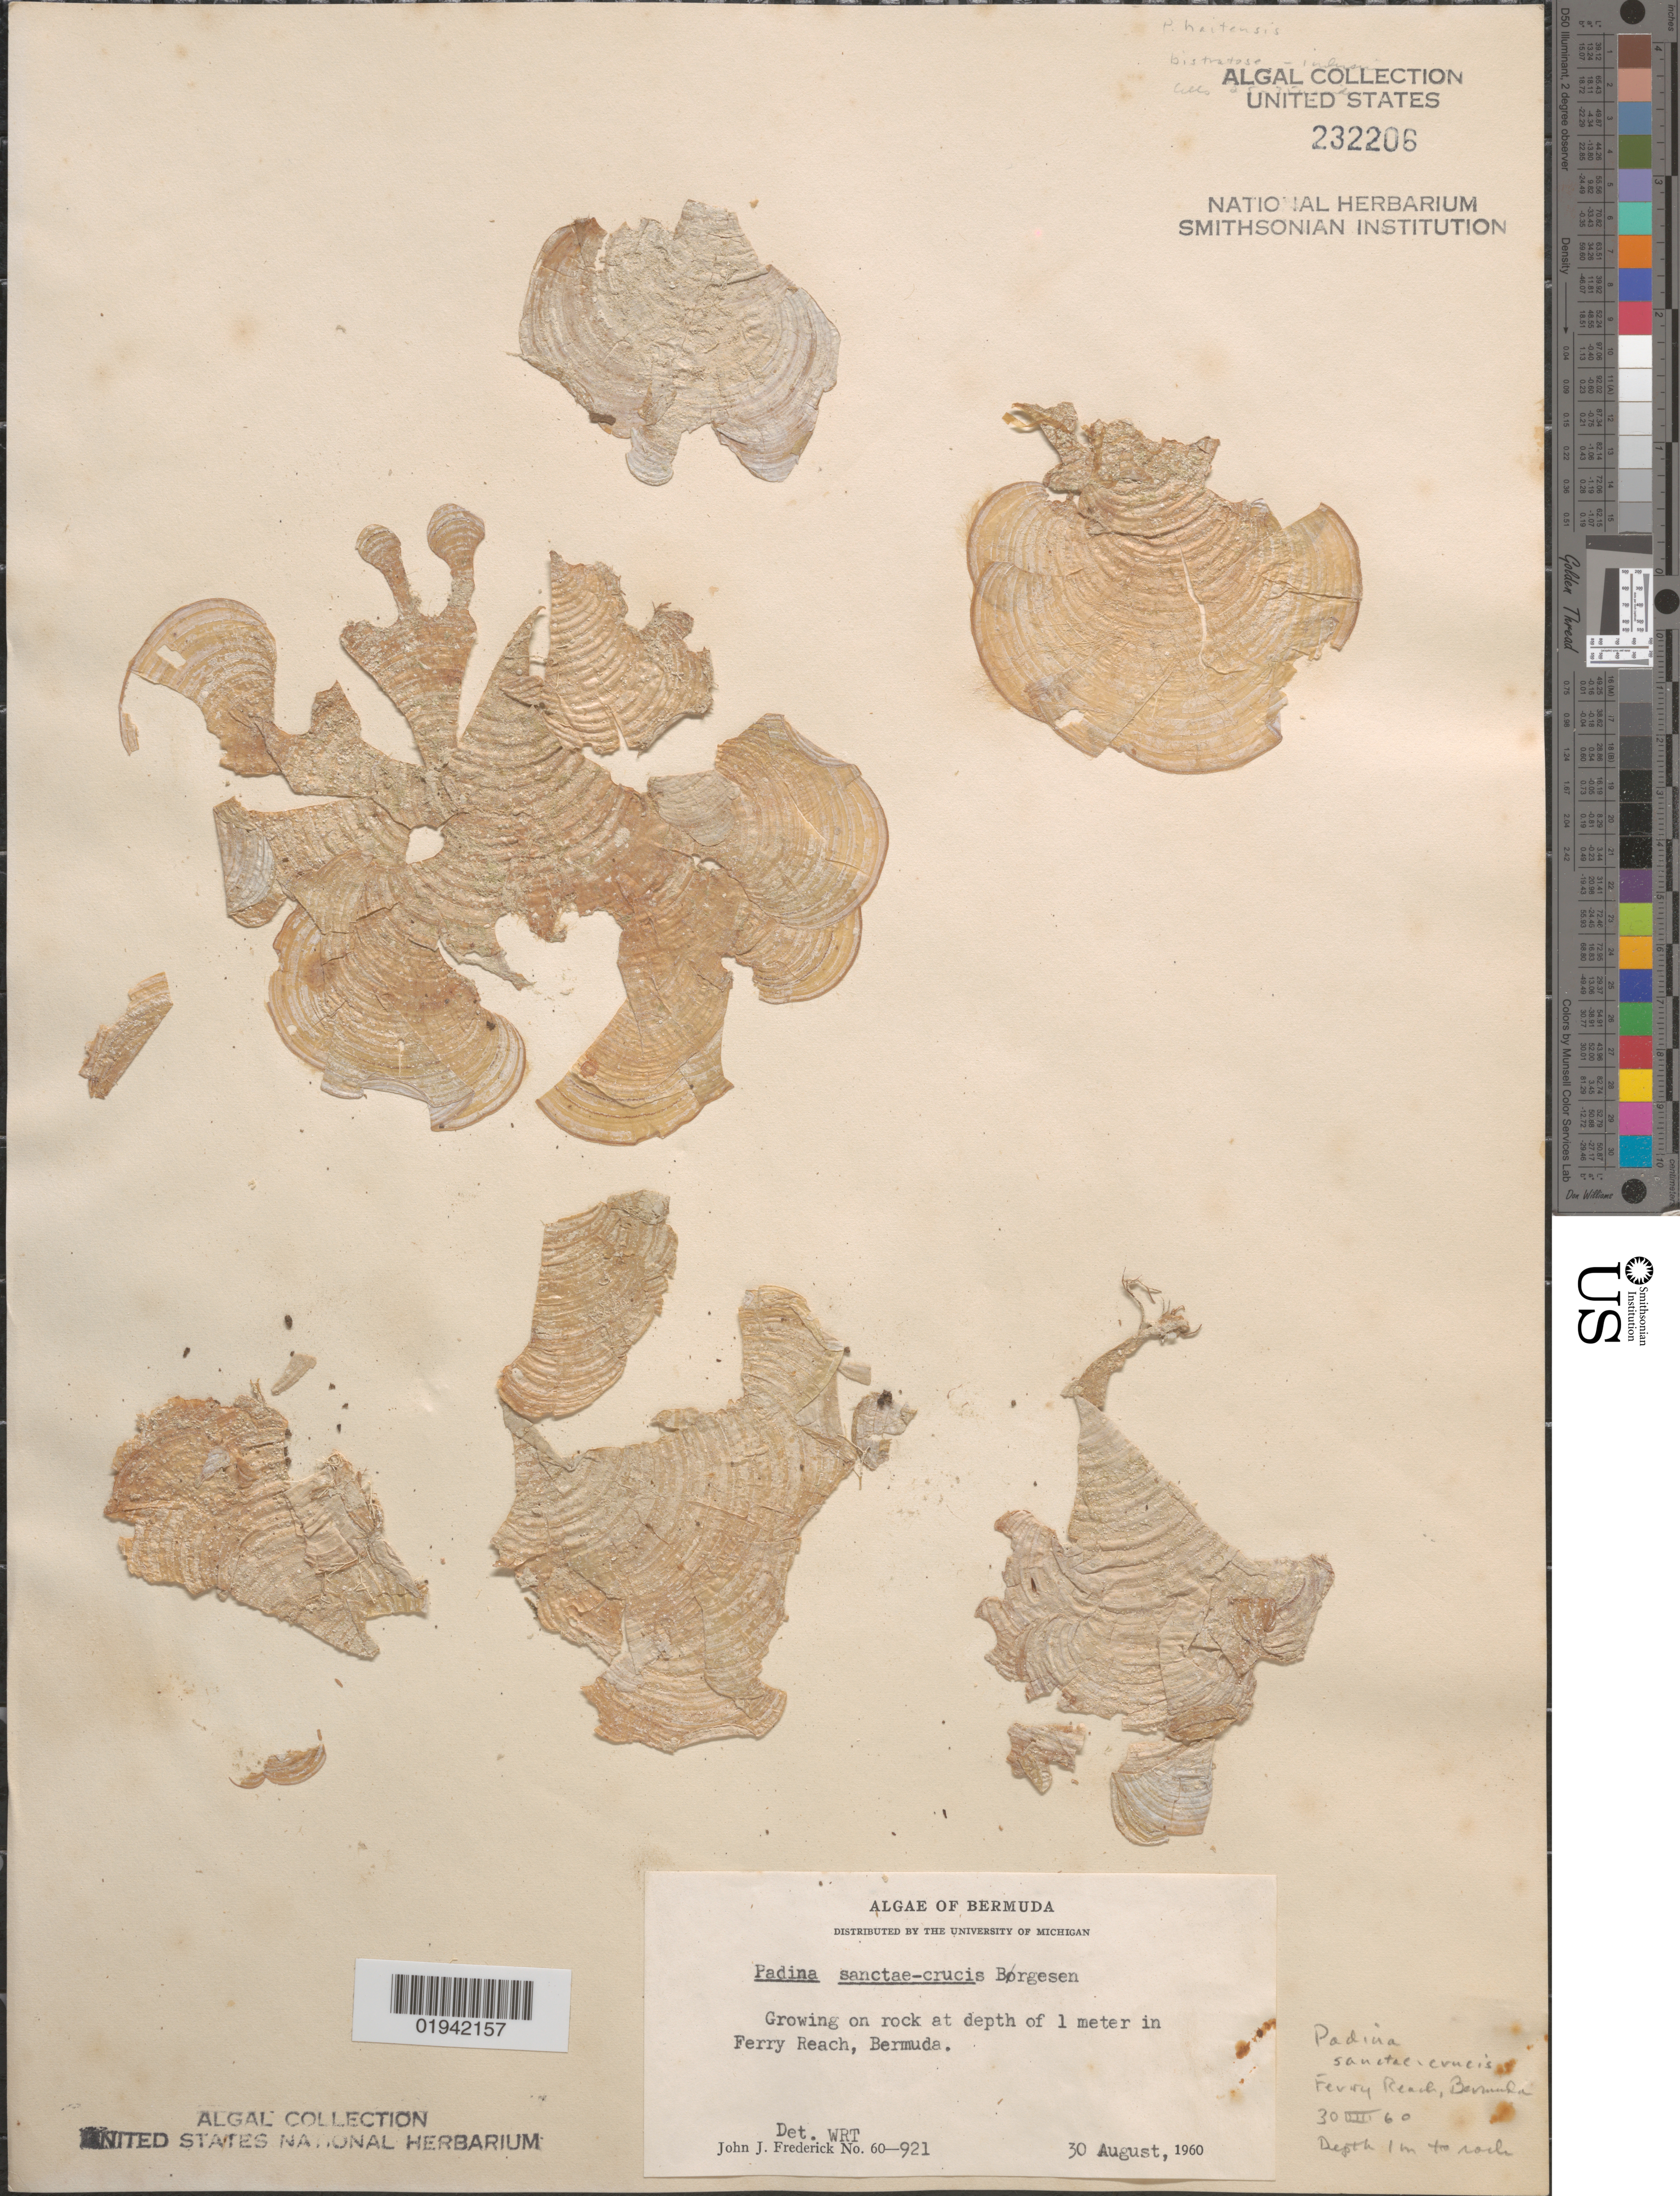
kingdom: Chromista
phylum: Ochrophyta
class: Phaeophyceae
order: Dictyotales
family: Dictyotaceae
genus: Padina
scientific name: Padina sanctae-crucis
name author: Børgesen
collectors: J. Frederick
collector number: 60-921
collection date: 1960-08-30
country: Bermuda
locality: Growing on rock at depth of 1 meter in Ferry Reach.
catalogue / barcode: US 232206